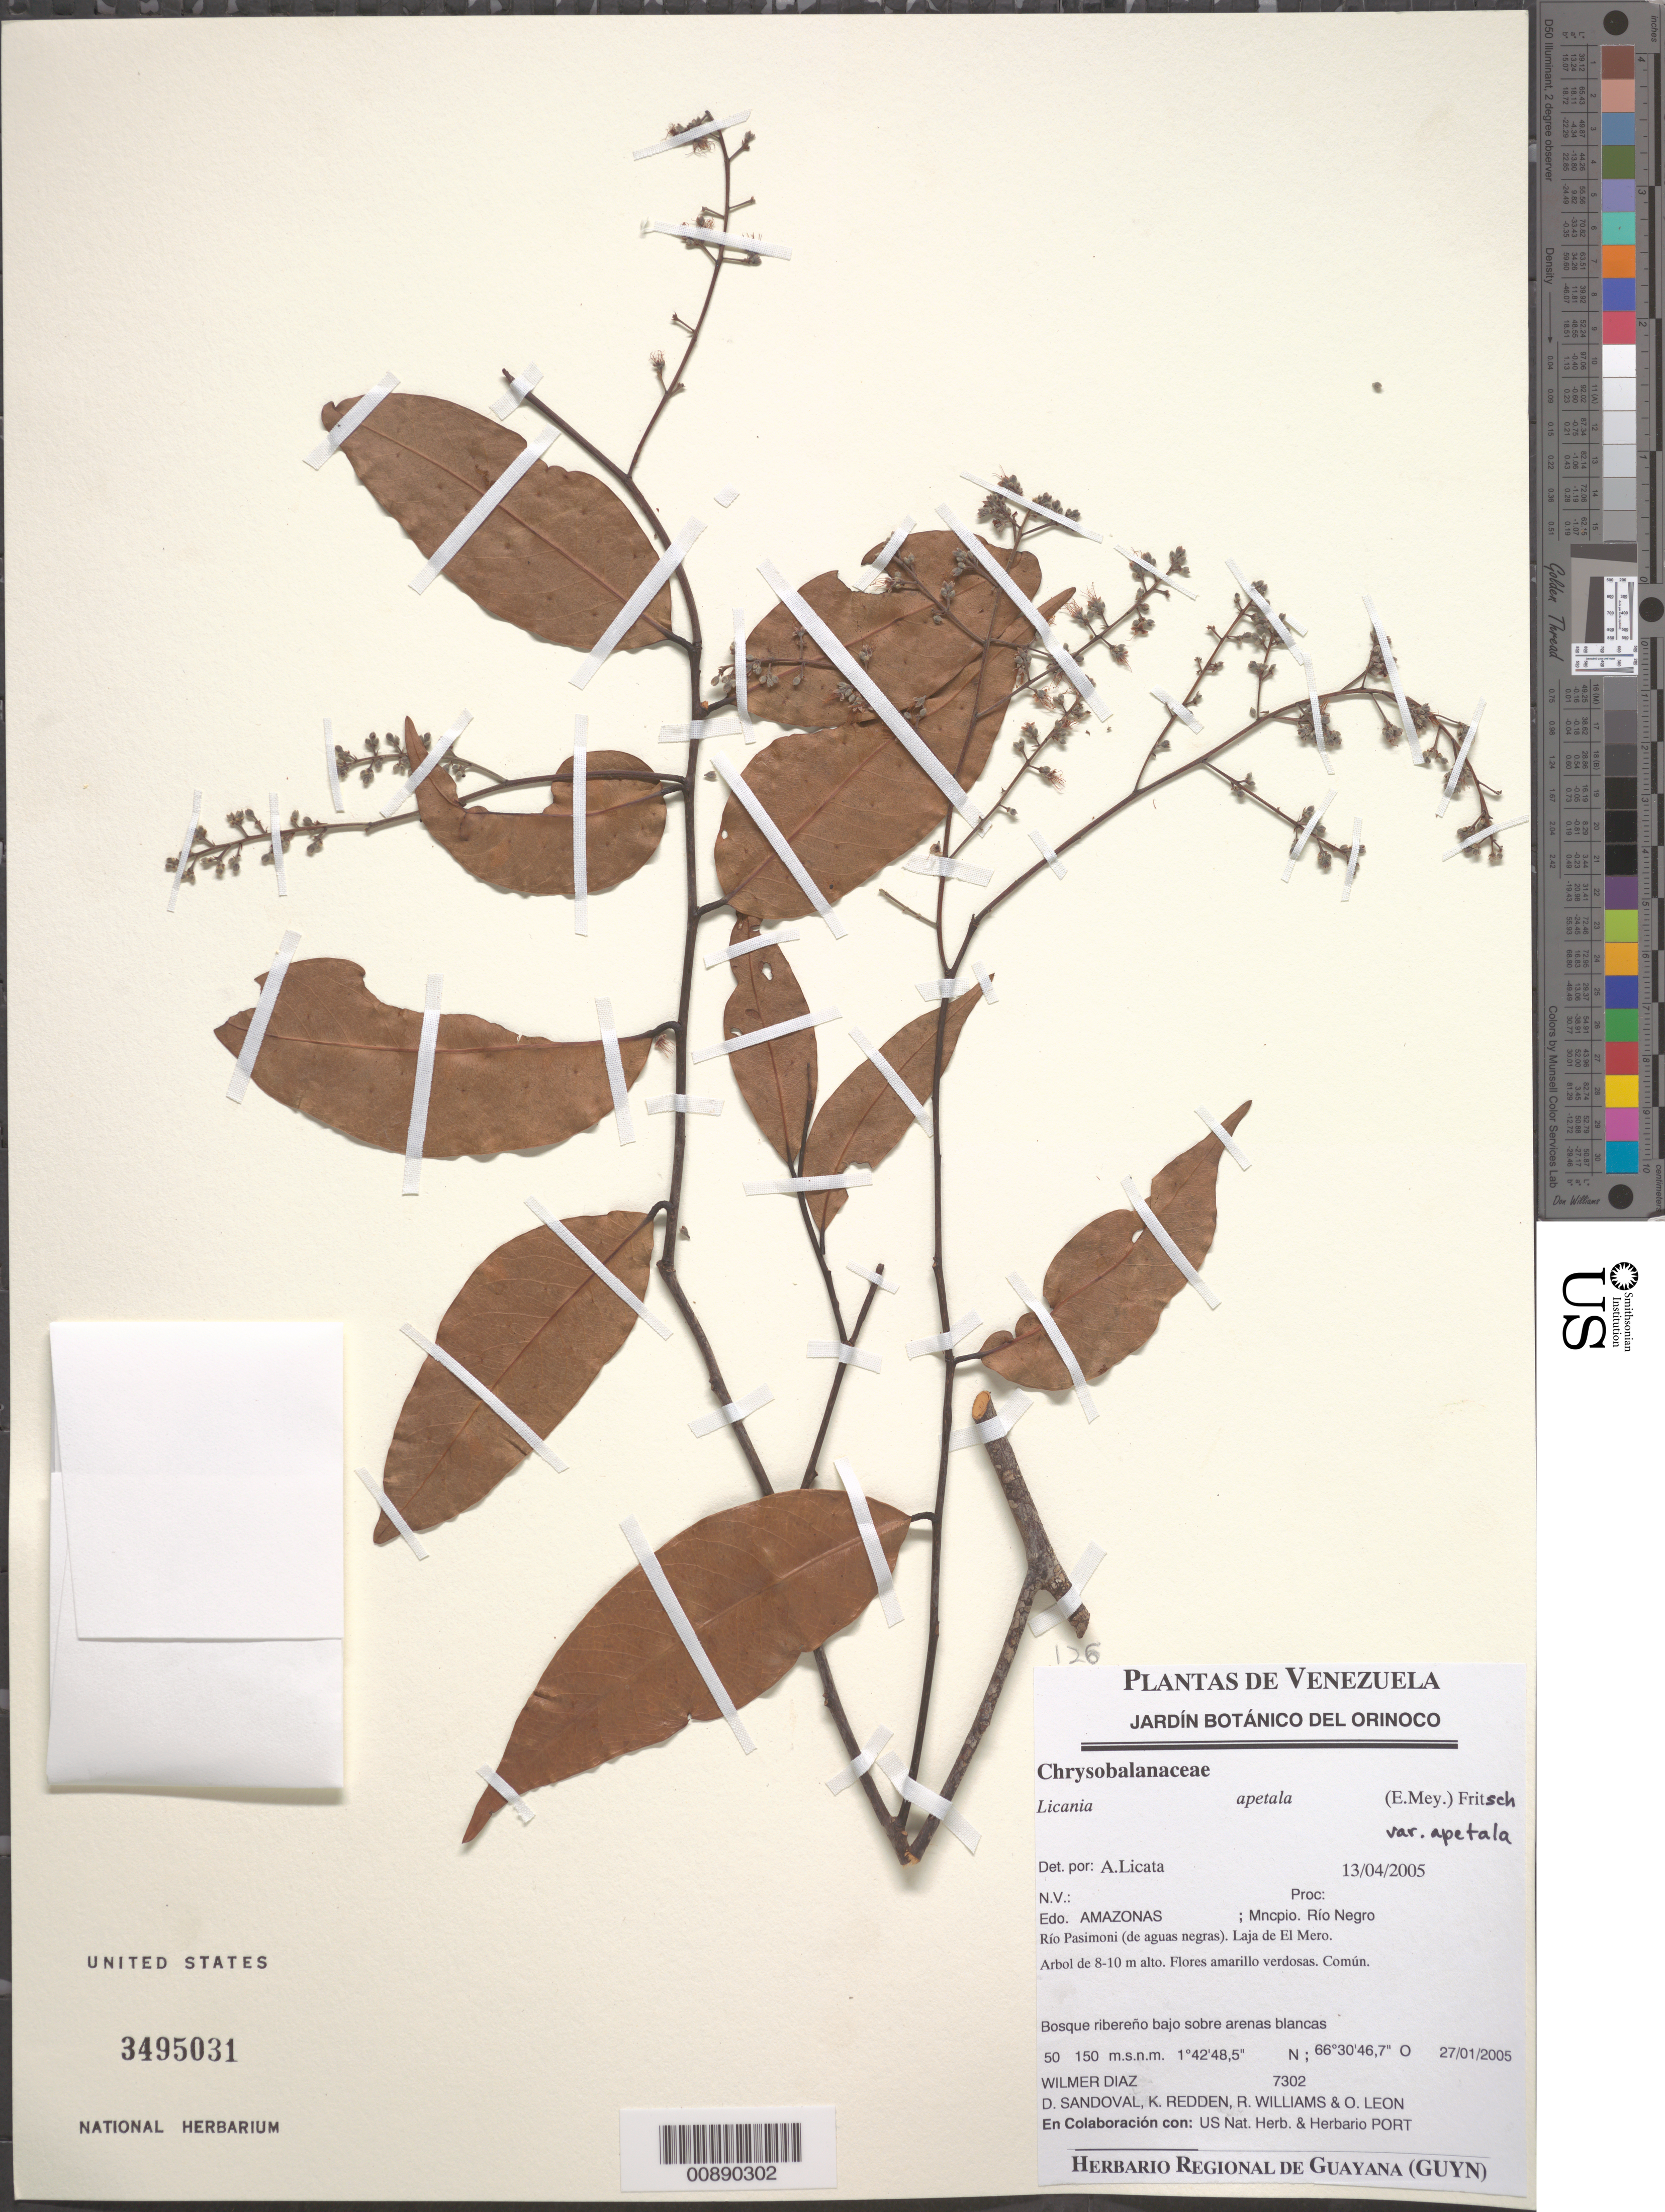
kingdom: Plantae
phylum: Tracheophyta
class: Magnoliopsida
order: Malpighiales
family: Chrysobalanaceae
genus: Leptobalanus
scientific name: Leptobalanus apetalus var. apetalus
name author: (E. Mey.) Sothers & Prance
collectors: W. Díaz P., D. Sandoval, K. M. Redden, R. Williams & O. León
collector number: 7302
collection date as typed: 27-Jan-05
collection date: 2005-01-27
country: Venezuela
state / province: Amazonas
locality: Mun. Río Negro, Río Pasimoni, laja de El Mero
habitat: Bosque ribereño bajo sobre arenas blancas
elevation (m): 50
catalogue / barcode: US 3495031